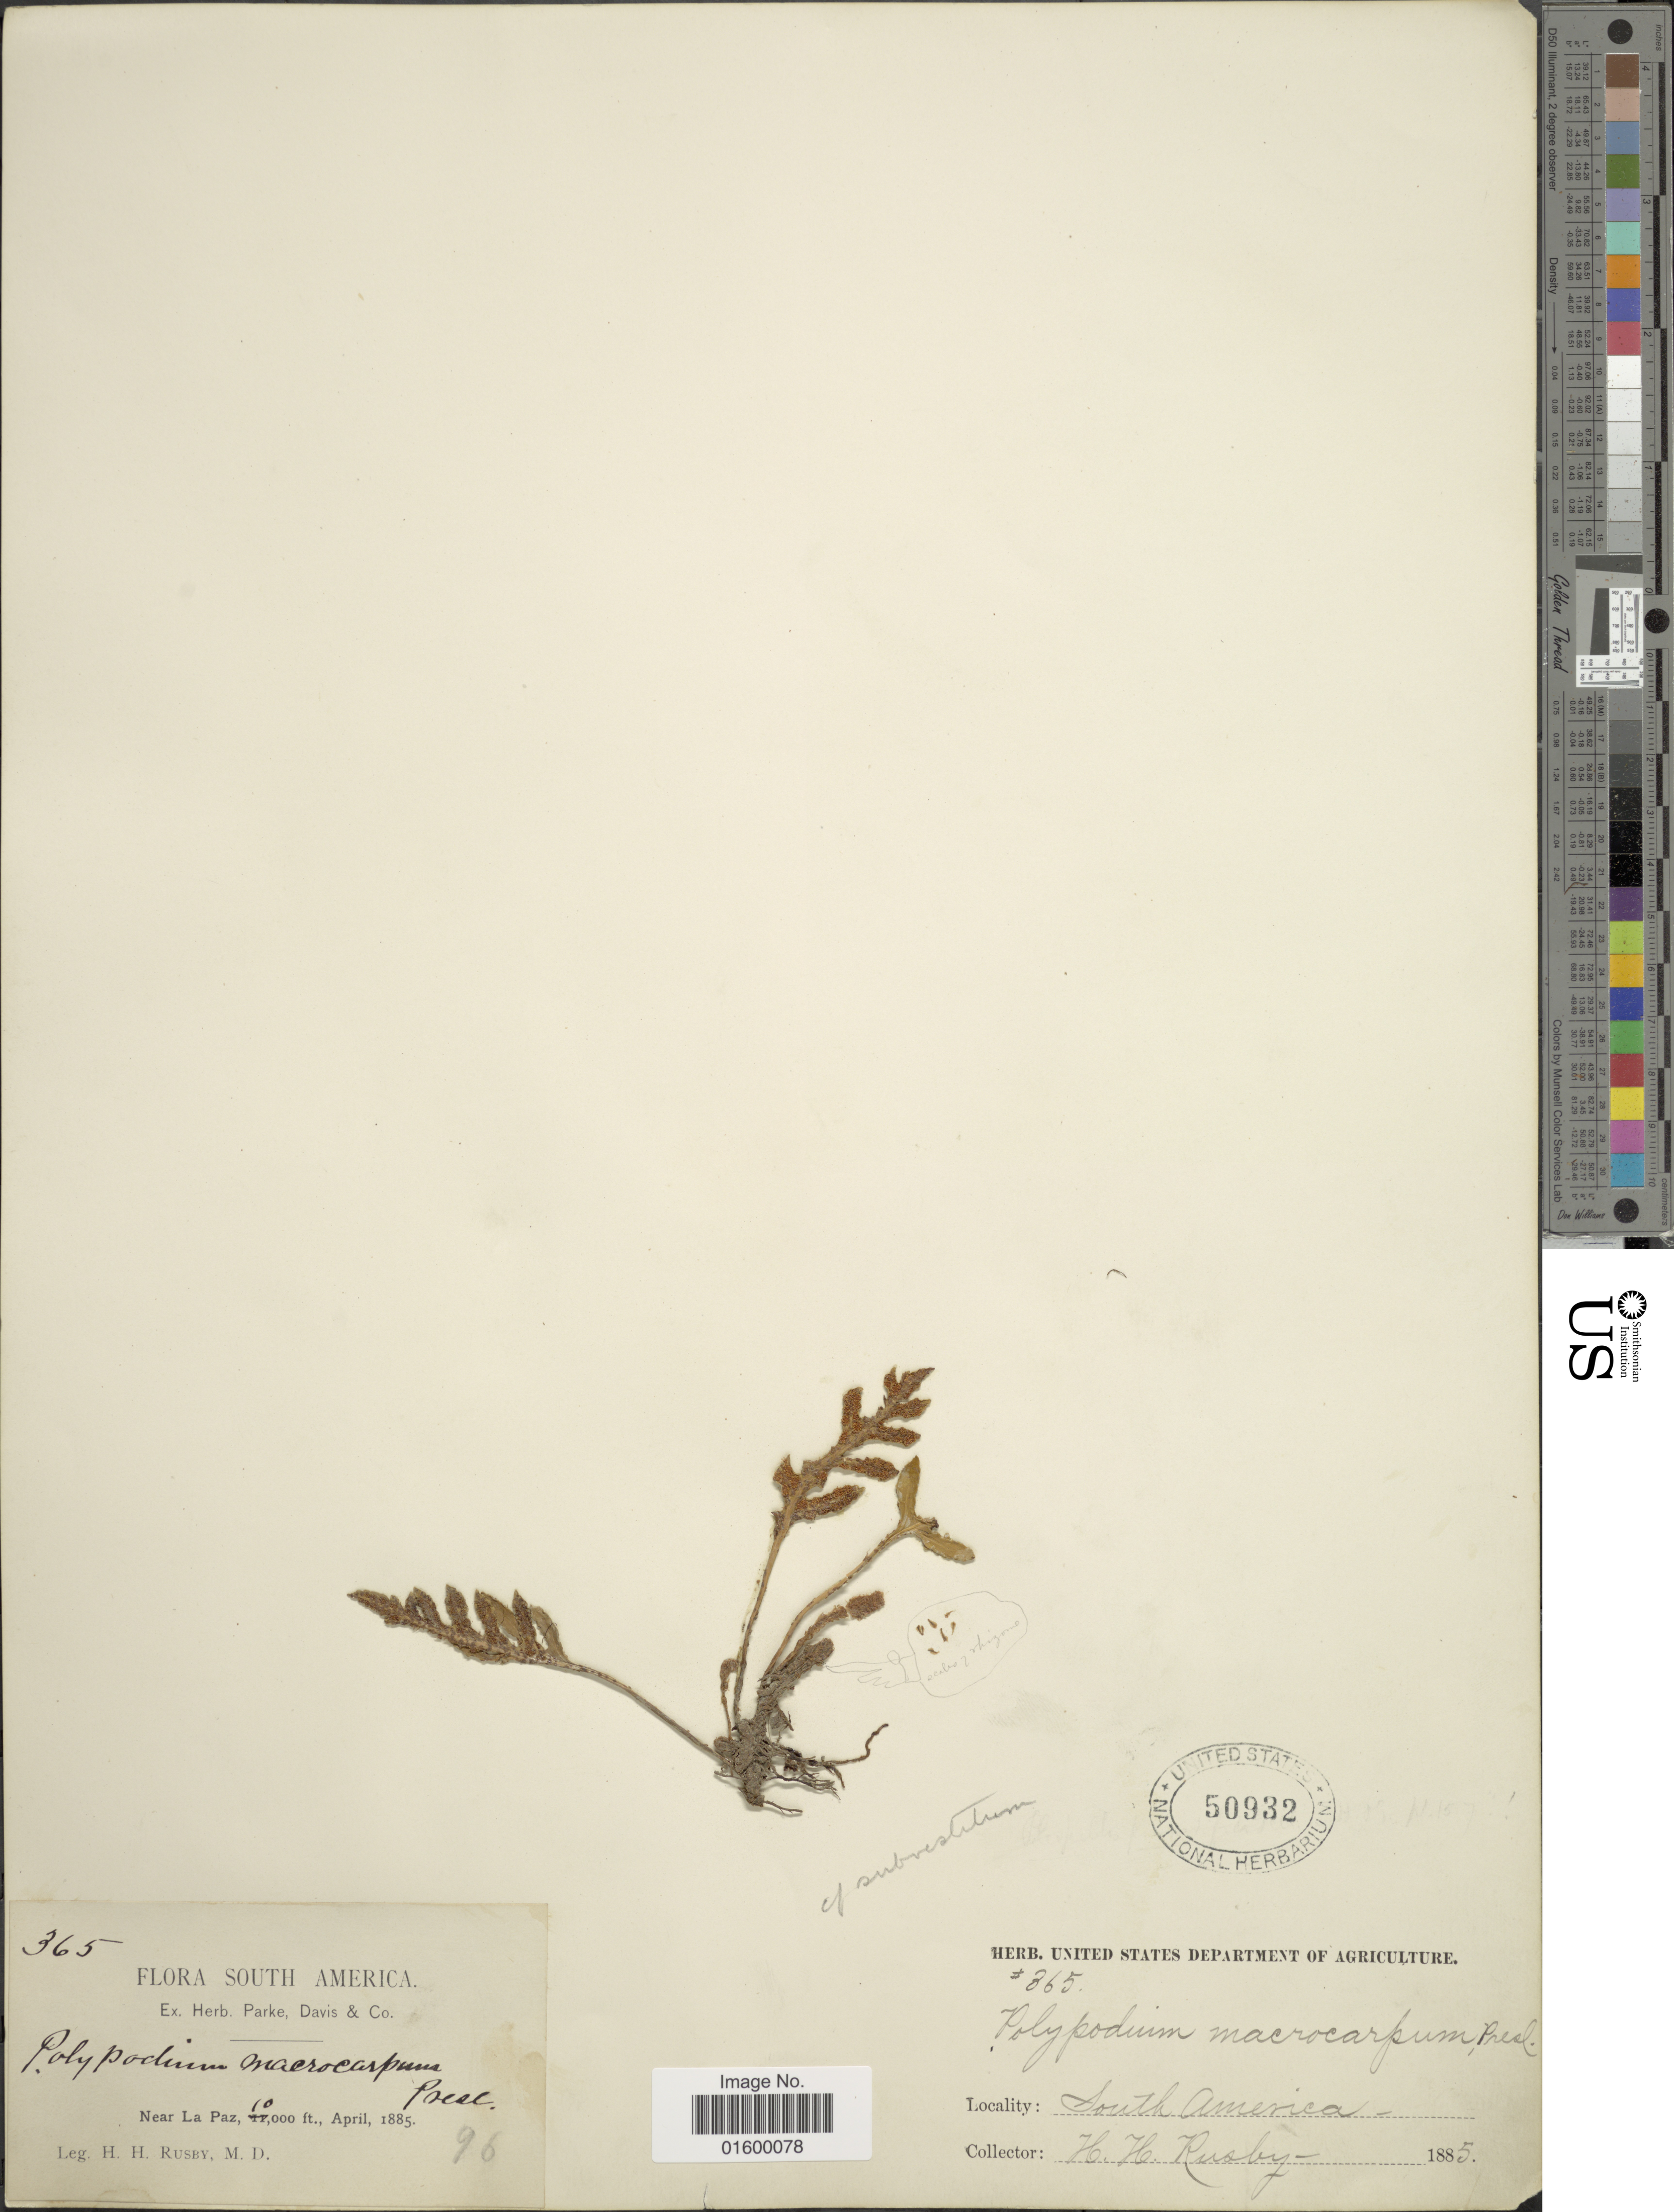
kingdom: Plantae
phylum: Tracheophyta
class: Polypodiopsida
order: Polypodiales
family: Polypodiaceae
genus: Pleopeltis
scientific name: Pleopeltis subvestita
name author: (Maxon) A.R. Sm.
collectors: H. H. Rusby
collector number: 365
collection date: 1885-04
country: Bolivia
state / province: La Paz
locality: Near La Paz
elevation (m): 3048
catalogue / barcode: US 50932